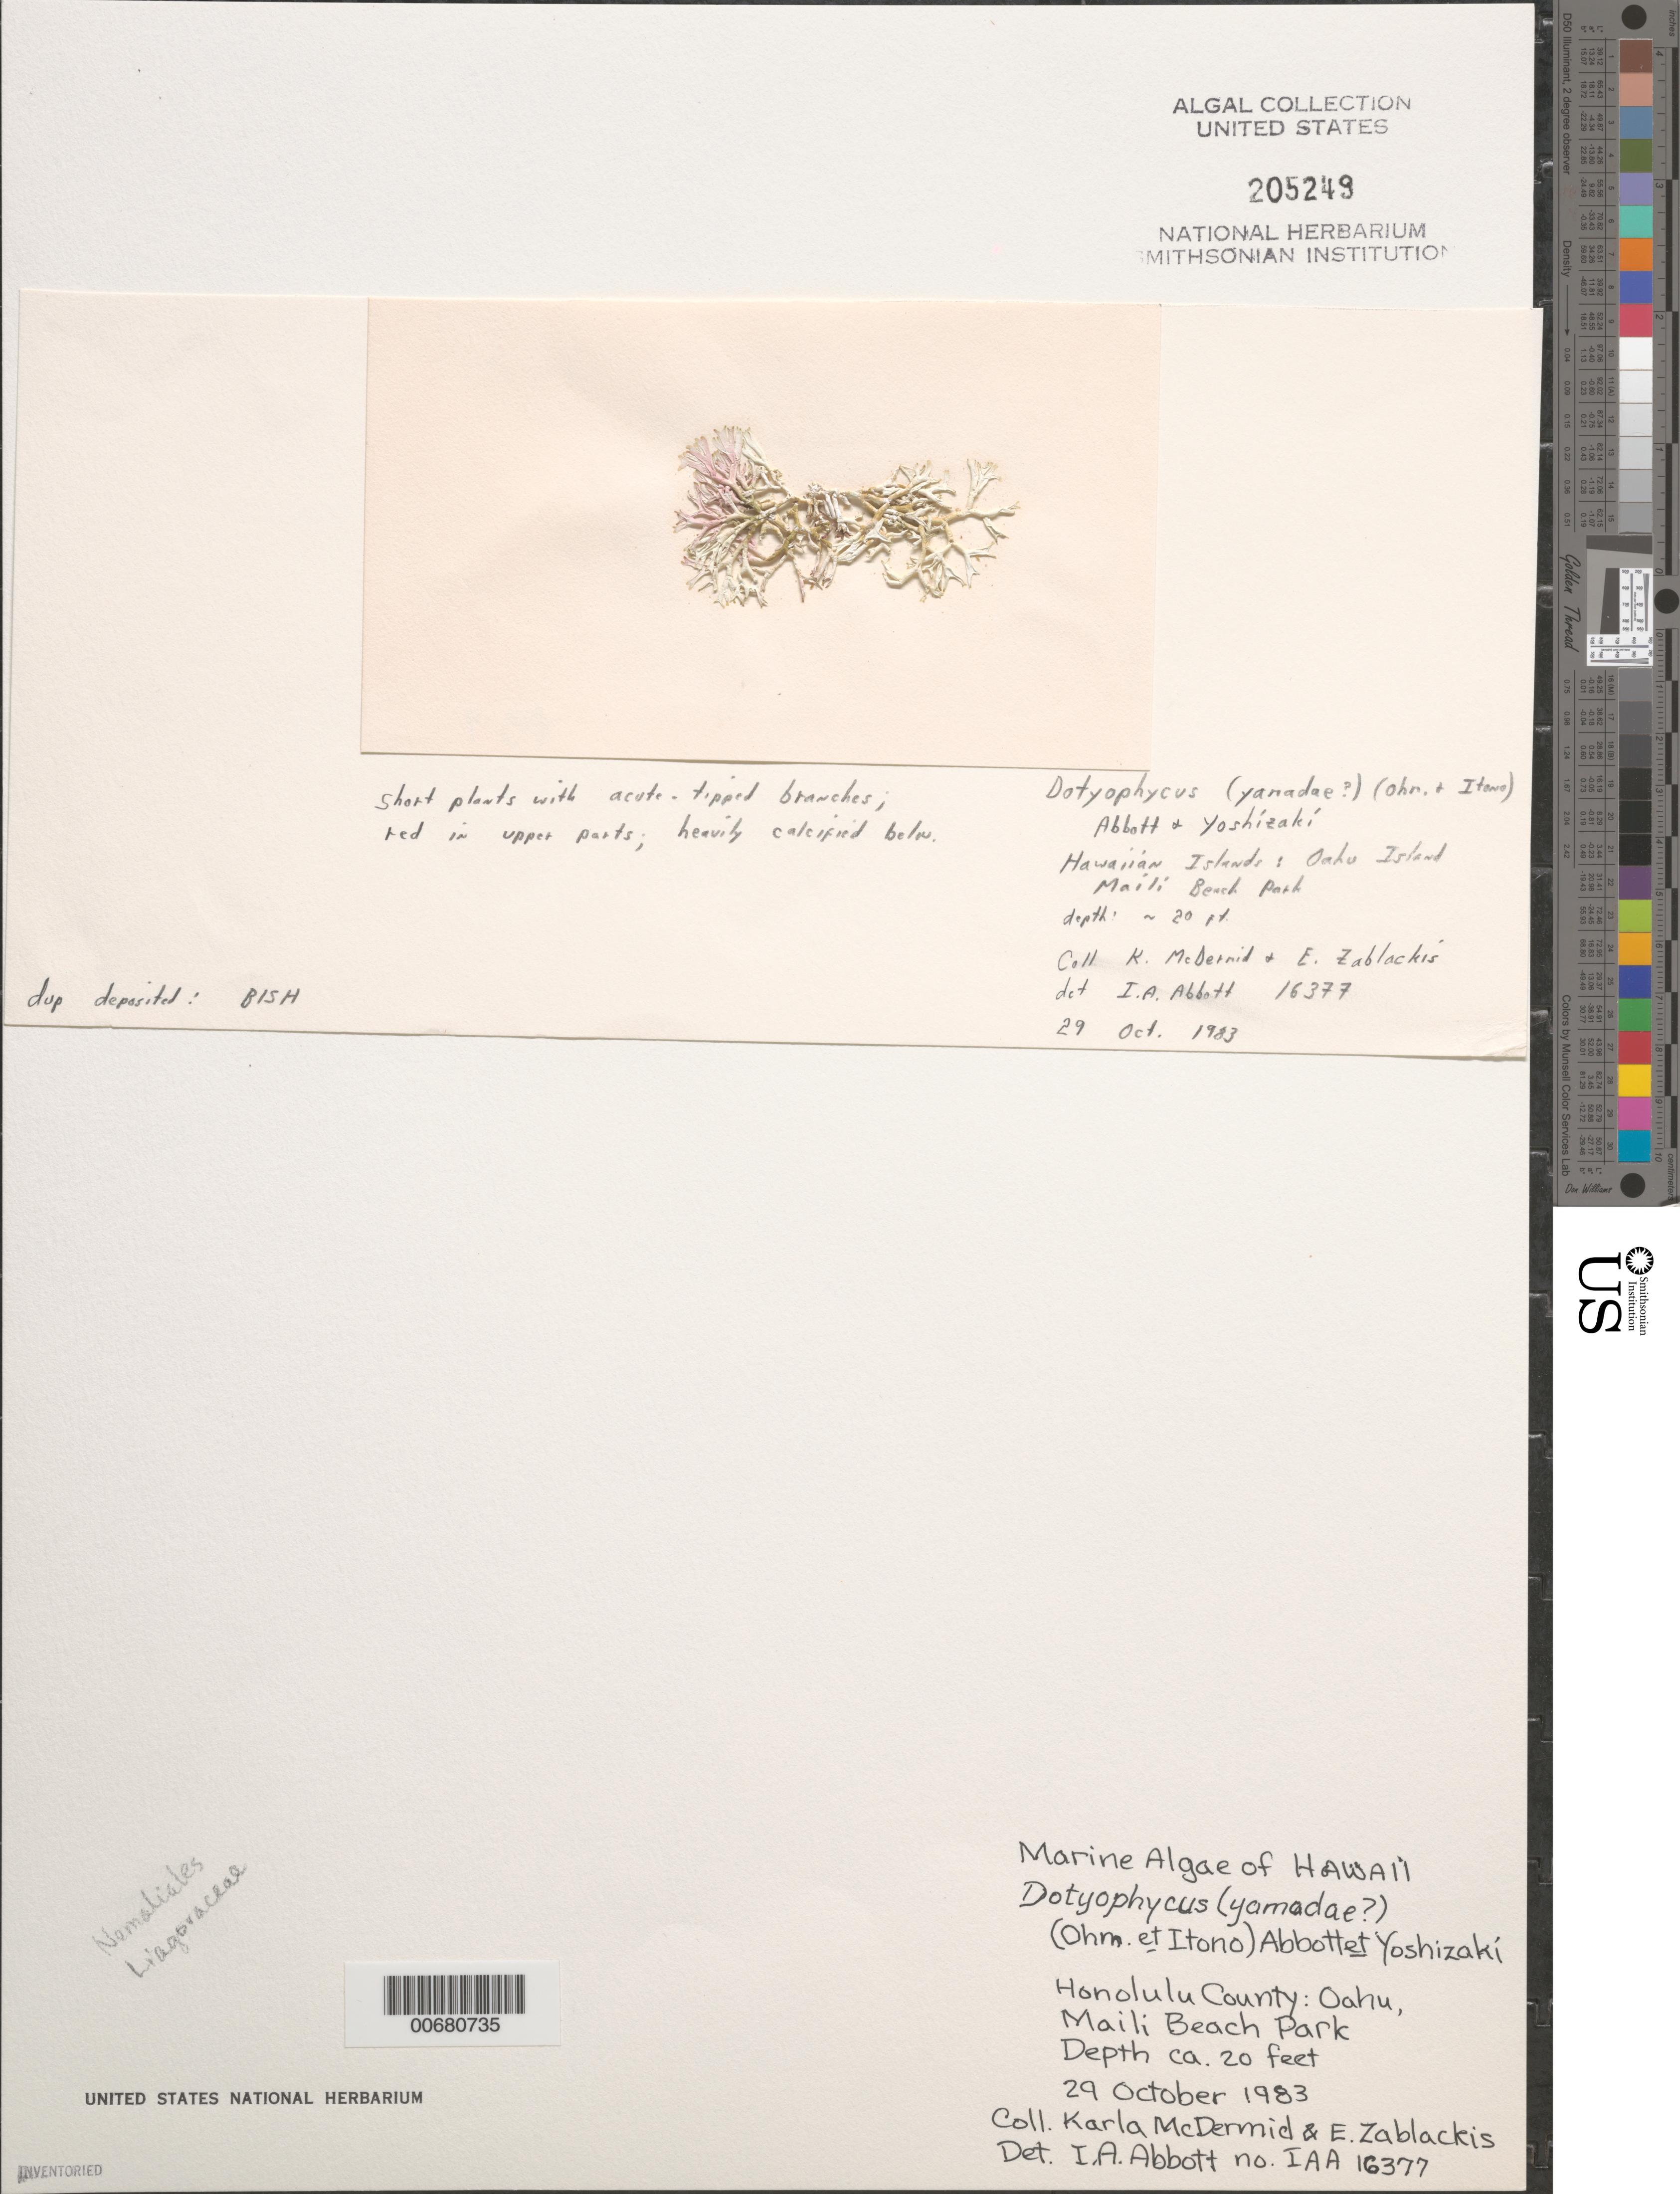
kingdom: Plantae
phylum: Rhodophyta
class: Florideophyceae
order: Nemaliales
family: Liagoraceae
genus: Dotyophycus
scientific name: Dotyophycus yamadae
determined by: Abbott, Isabella A.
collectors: K. McDermid & E. Zablackis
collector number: IAA 16377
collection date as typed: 29 Oct 1983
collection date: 1983-10-29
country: United States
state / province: Hawaii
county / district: Honolulu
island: Oahu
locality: Off Maili Beach Park.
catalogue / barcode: US 205249